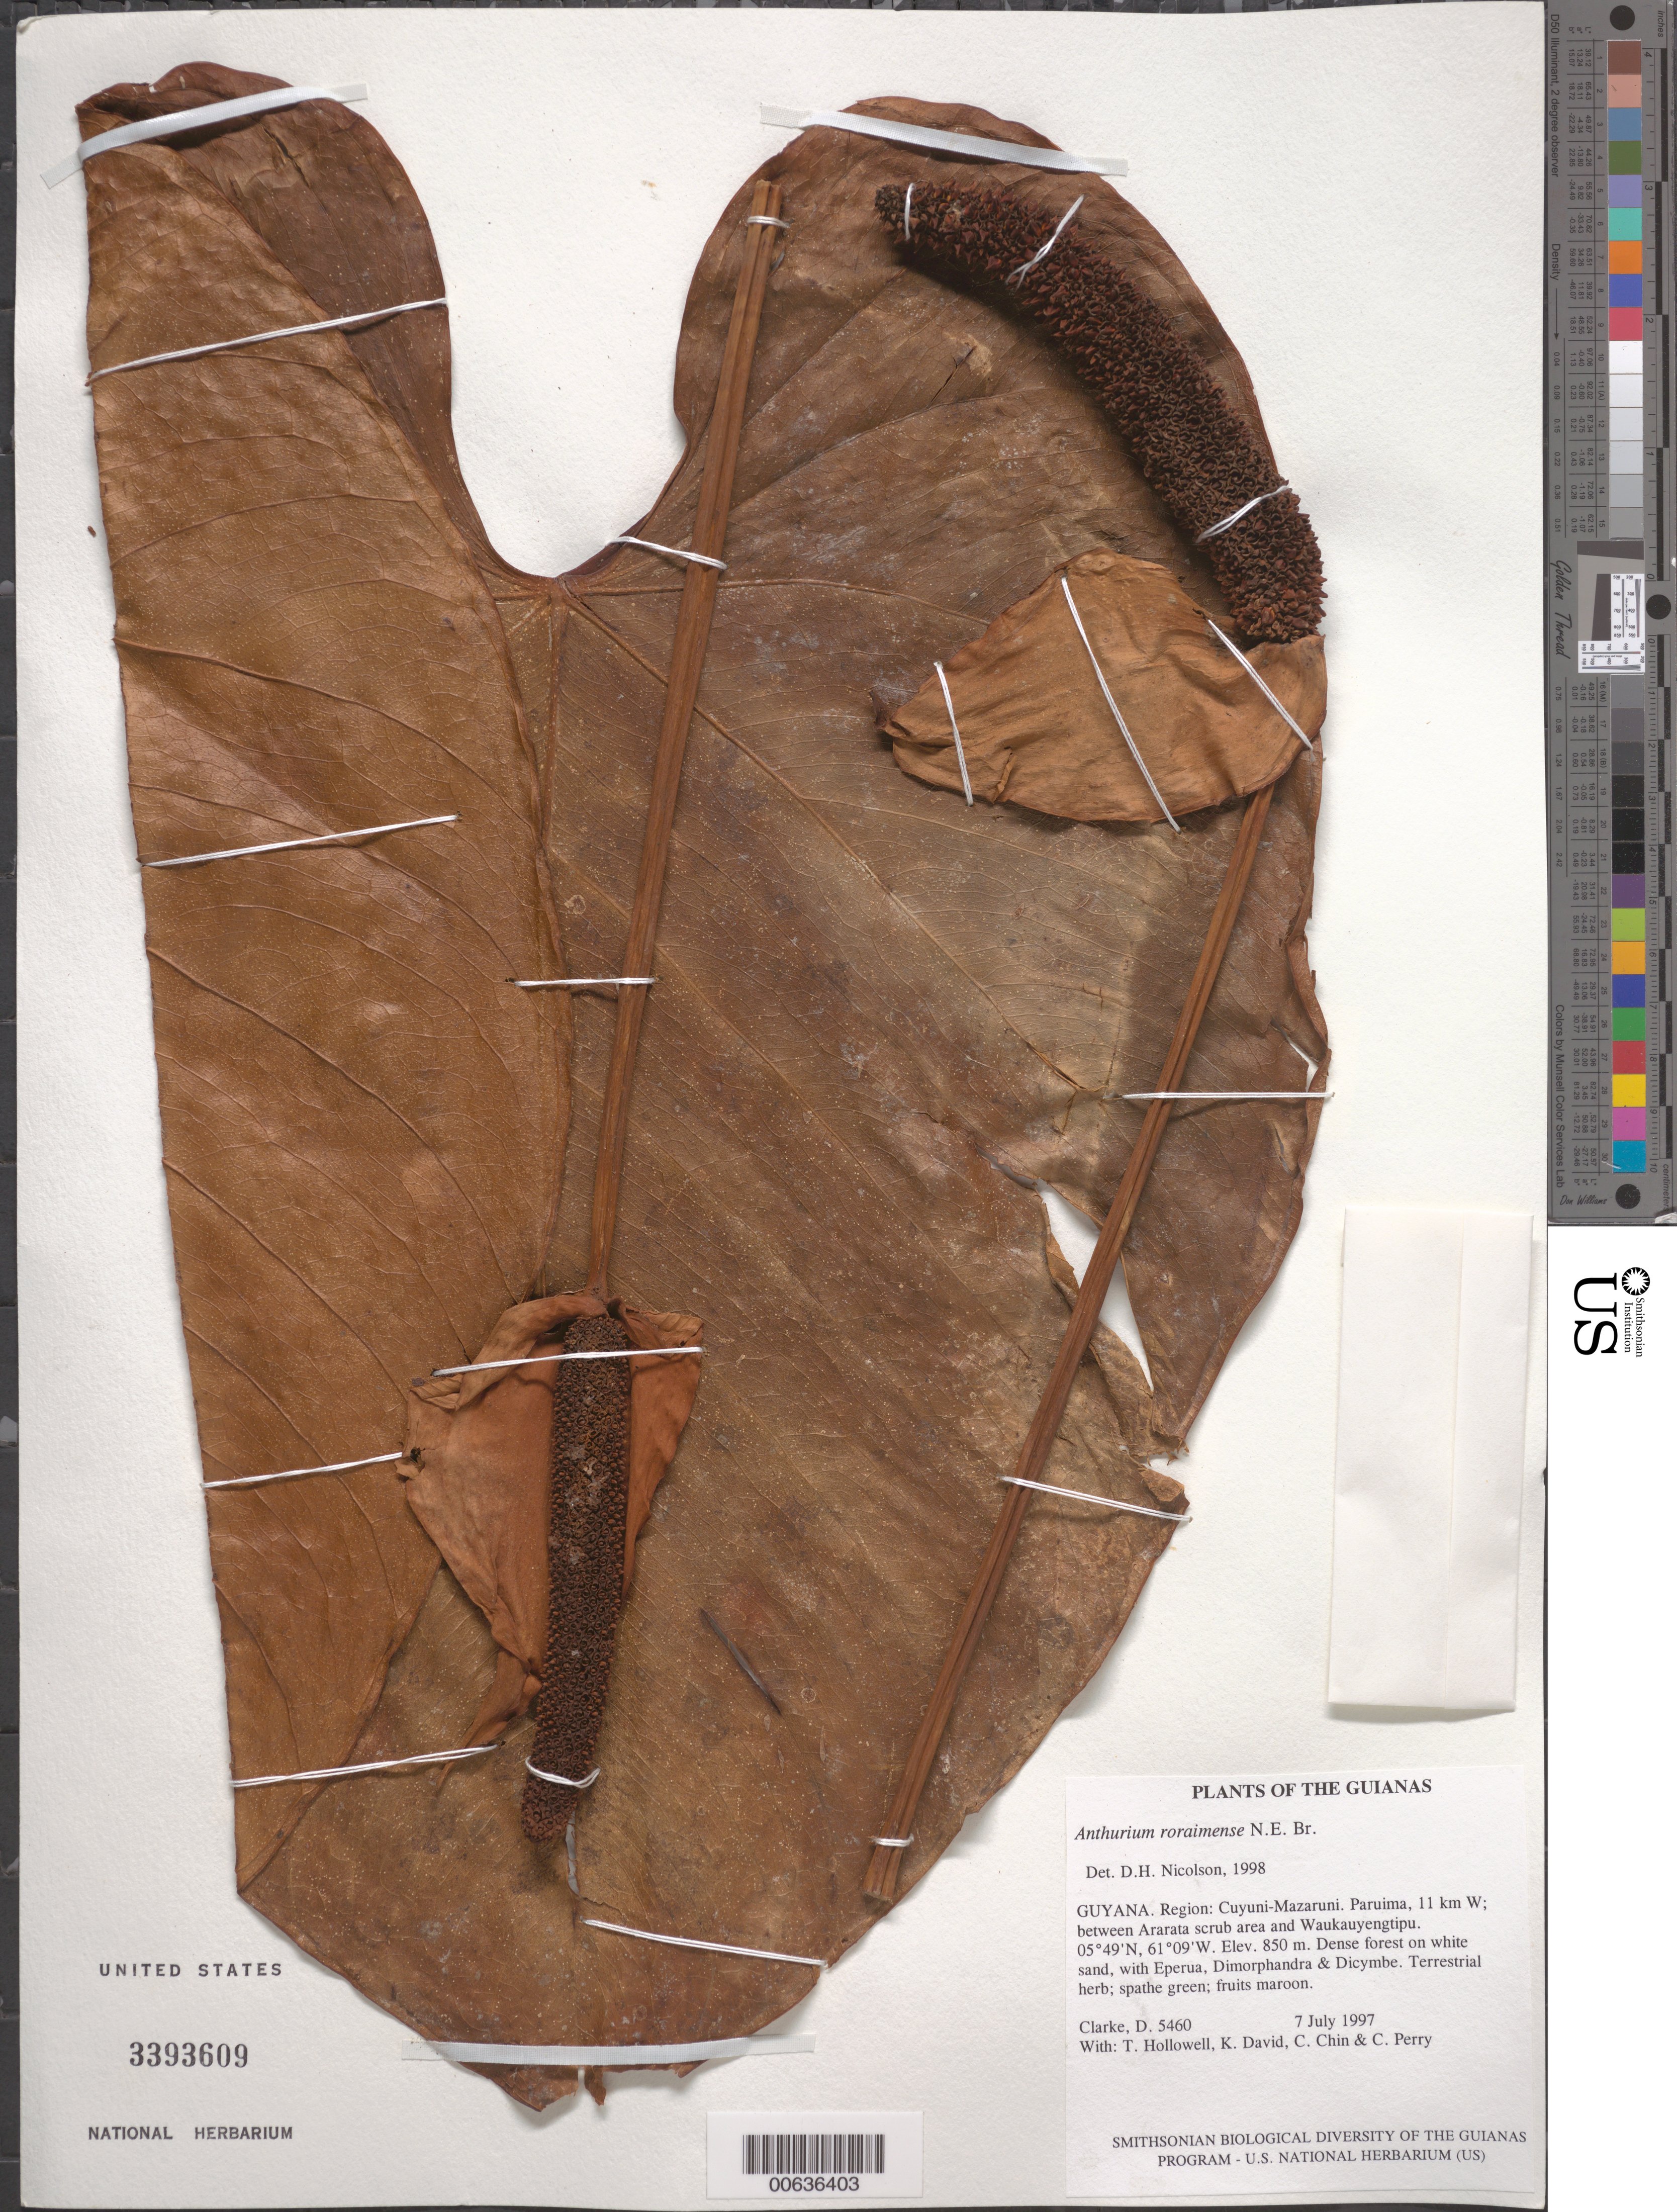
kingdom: Plantae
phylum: Tracheophyta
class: Liliopsida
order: Alismatales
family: Araceae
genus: Anthurium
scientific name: Anthurium roraimense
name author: N.E. Br. in Thurn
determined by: Nicolson, Dan H.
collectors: H. D. Clarke, T. Hollowell, K. David, C. Chin & C. Perry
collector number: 5460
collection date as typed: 7 July 1997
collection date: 1997-07-07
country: Guyana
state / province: Cuyuni-Mazaruni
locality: Paruima, 11 km W; between Ararata scrub area and Waukauyengtipu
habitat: Dense forest on white sand, with Eperua, Dimorphandra & Dicymbe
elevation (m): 850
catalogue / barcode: US 3393609